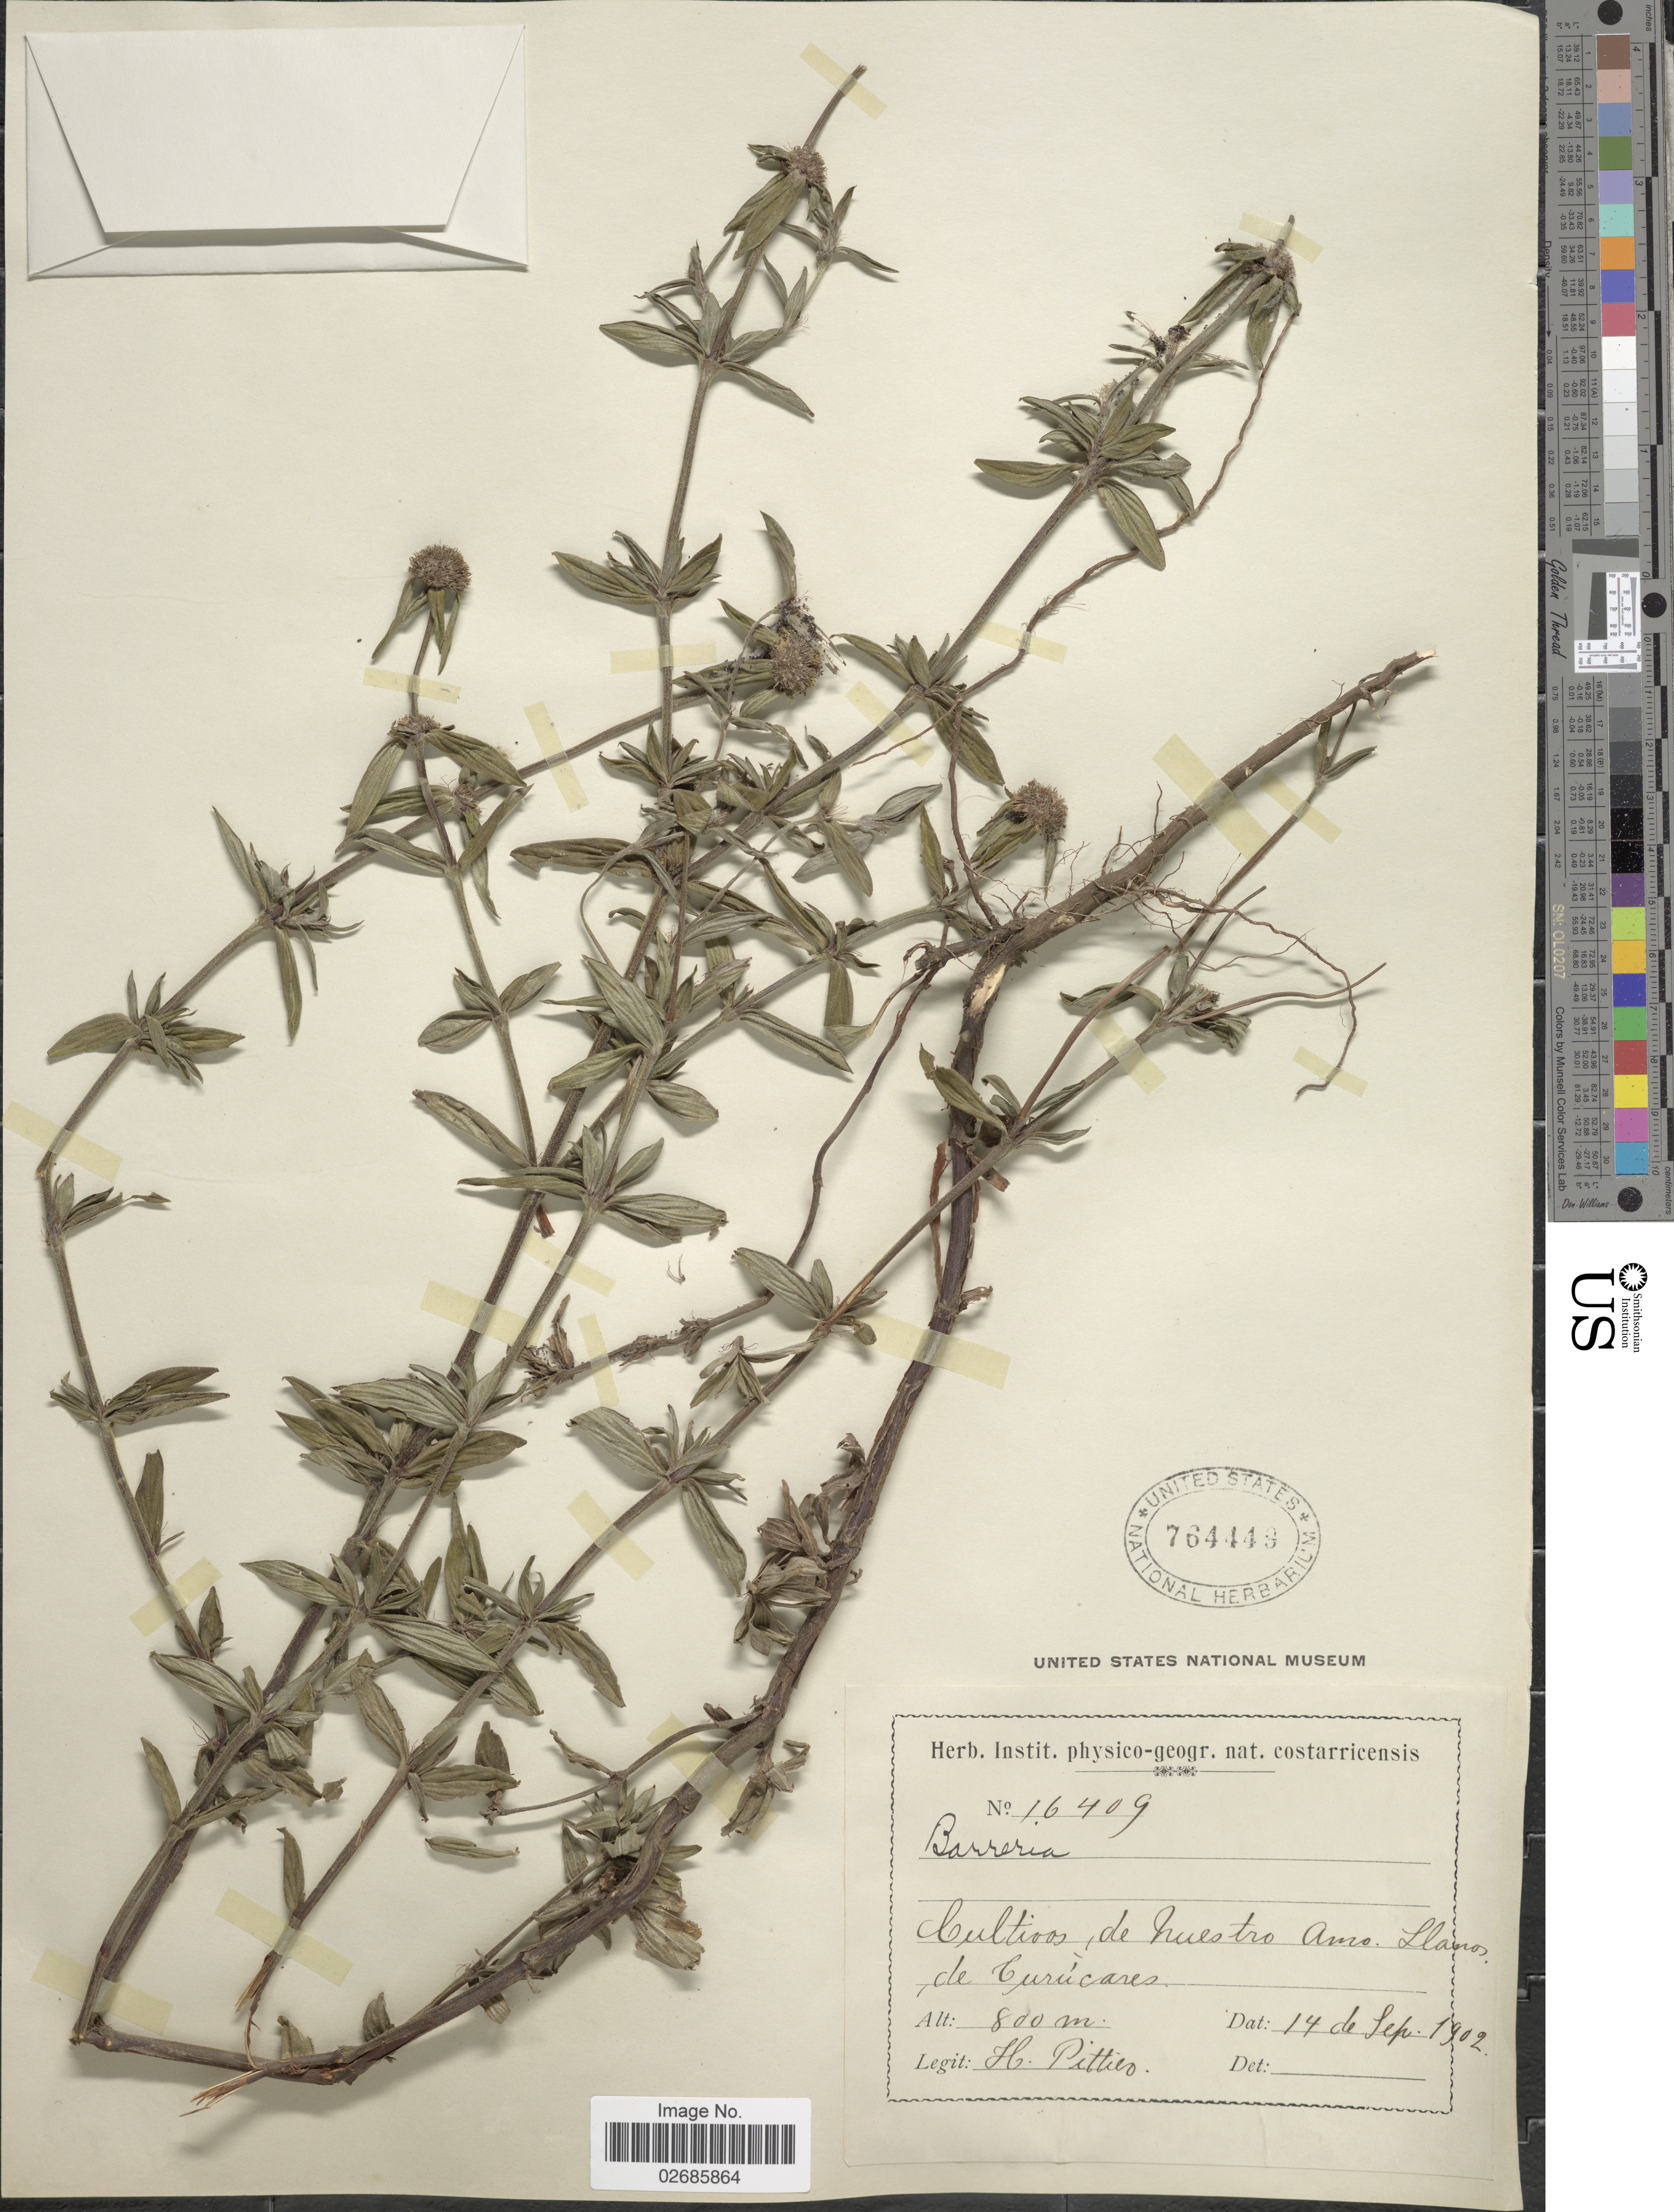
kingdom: Plantae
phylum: Tracheophyta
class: Magnoliopsida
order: Gentianales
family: Rubiaceae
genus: Borreria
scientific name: Borreria sp.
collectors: H. F. Pittier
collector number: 16409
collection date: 1902-09-14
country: Costa Rica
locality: De Nuestro Amo. LLanos de Curucares.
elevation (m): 800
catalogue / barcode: US 764449